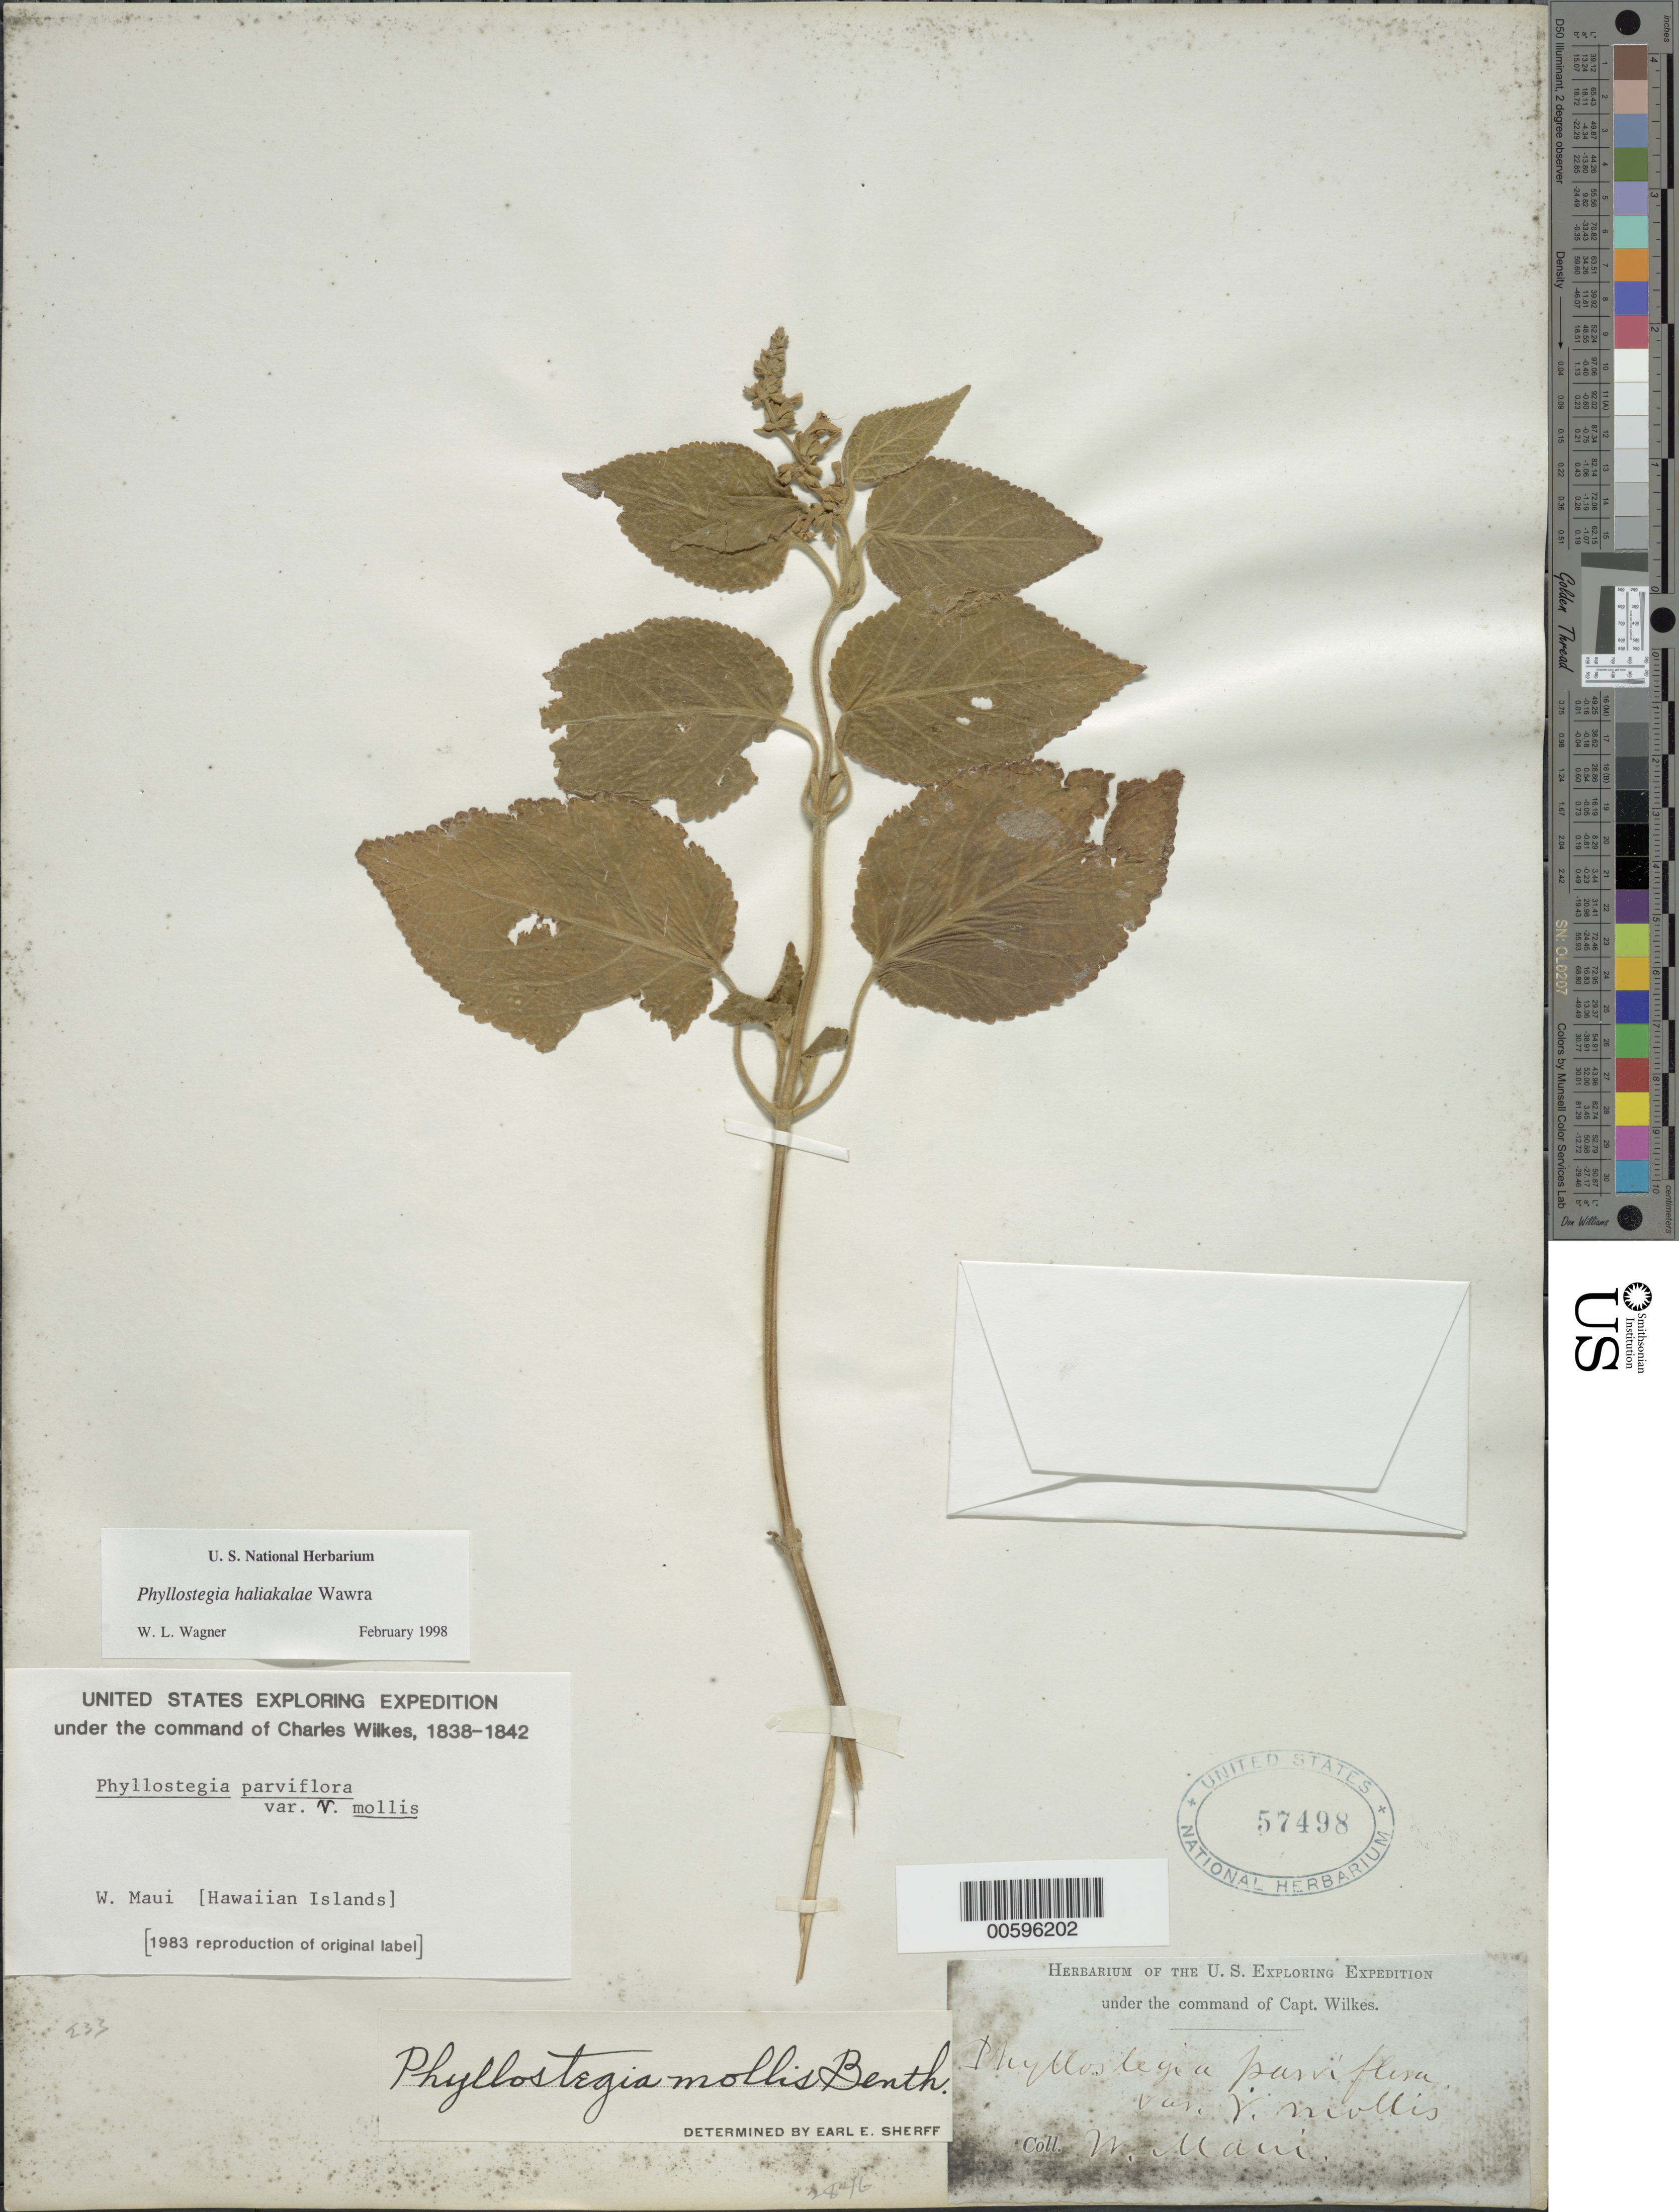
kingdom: Plantae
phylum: Tracheophyta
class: Magnoliopsida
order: Lamiales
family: Lamiaceae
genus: Phyllostegia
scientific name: Phyllostegia haliakalae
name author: Wawra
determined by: Wagner, W. L., (BOT), Smithsonian Institution - National Museum of Natural History (UNITED STATES)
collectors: Wilkes Explor. Exped.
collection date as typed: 0 1838 to 0 1842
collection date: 1838/1842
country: United States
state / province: Hawaii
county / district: Maui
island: Maui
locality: W Maui.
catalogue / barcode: US 57498